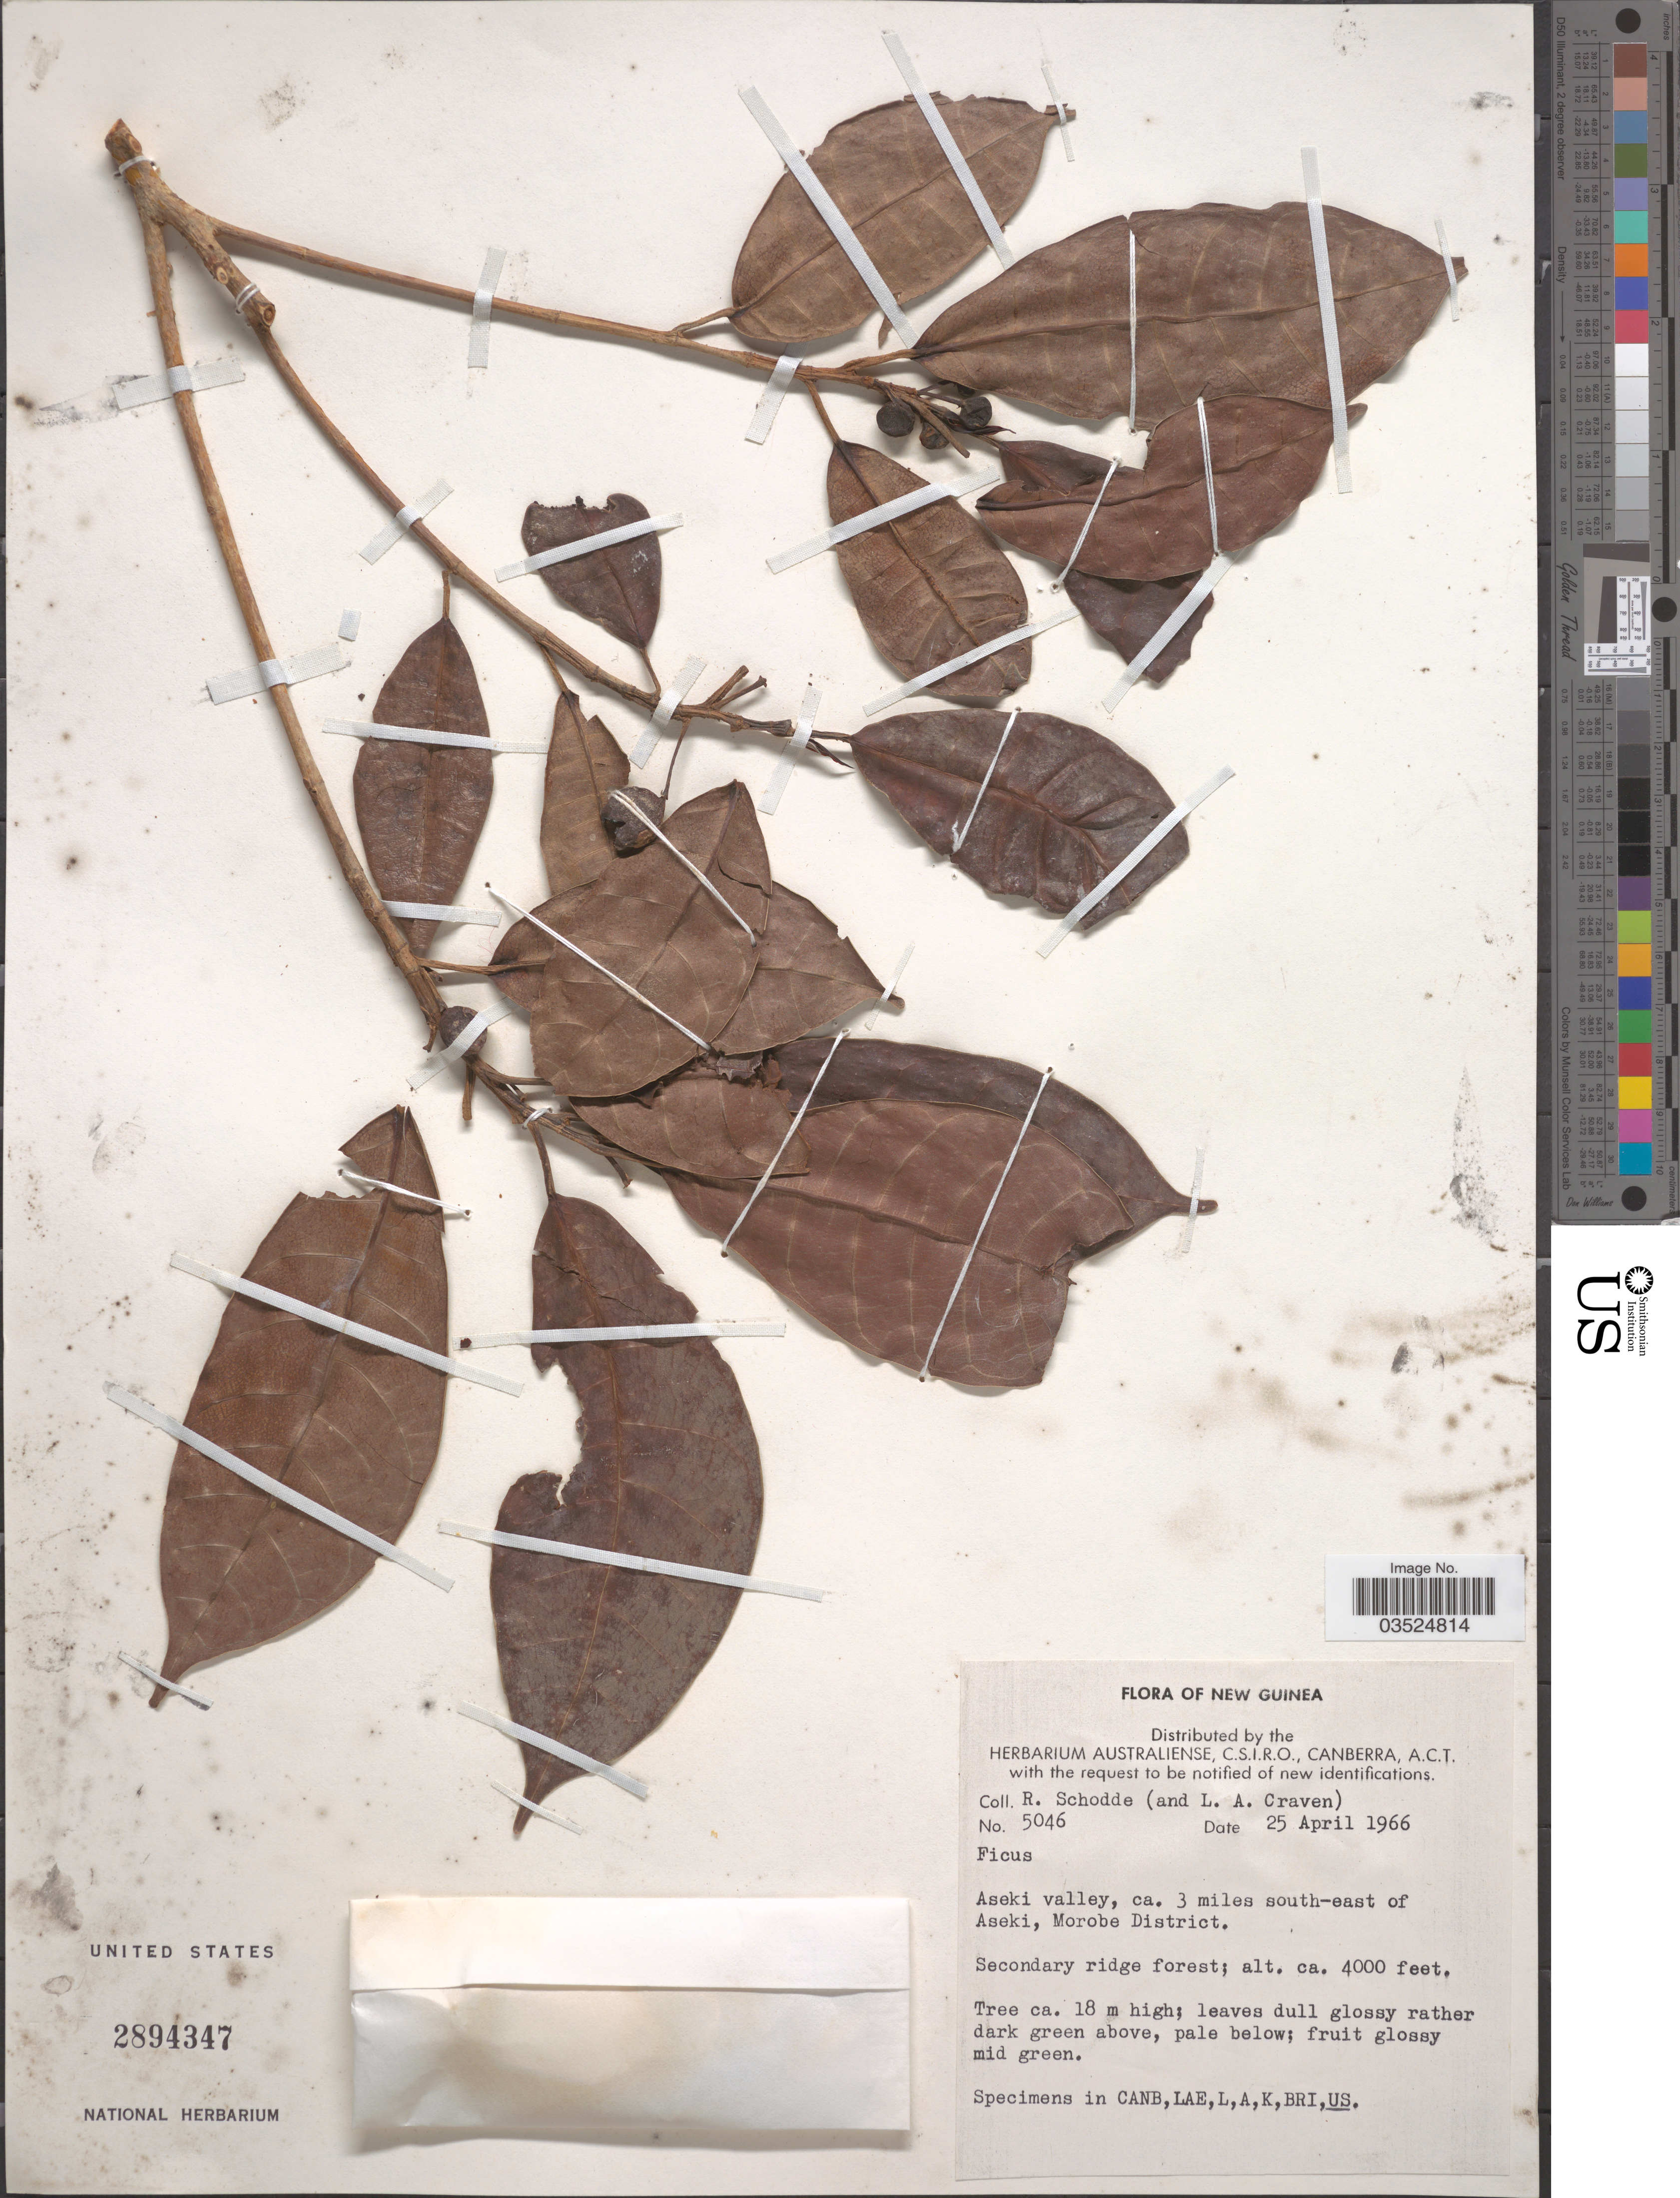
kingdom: Plantae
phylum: Tracheophyta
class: Magnoliopsida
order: Rosales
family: Moraceae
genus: Ficus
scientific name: Ficus sp.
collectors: R. Schodde & L. A. Craven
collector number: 5046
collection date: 1966-04-25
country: Papua New Guinea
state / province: Morobe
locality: New Guinea. Aseki valley, ca. 3 miles south-east of Aseki, Morobe District. Secondary ridge forest.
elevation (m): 1219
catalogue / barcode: US 2894347